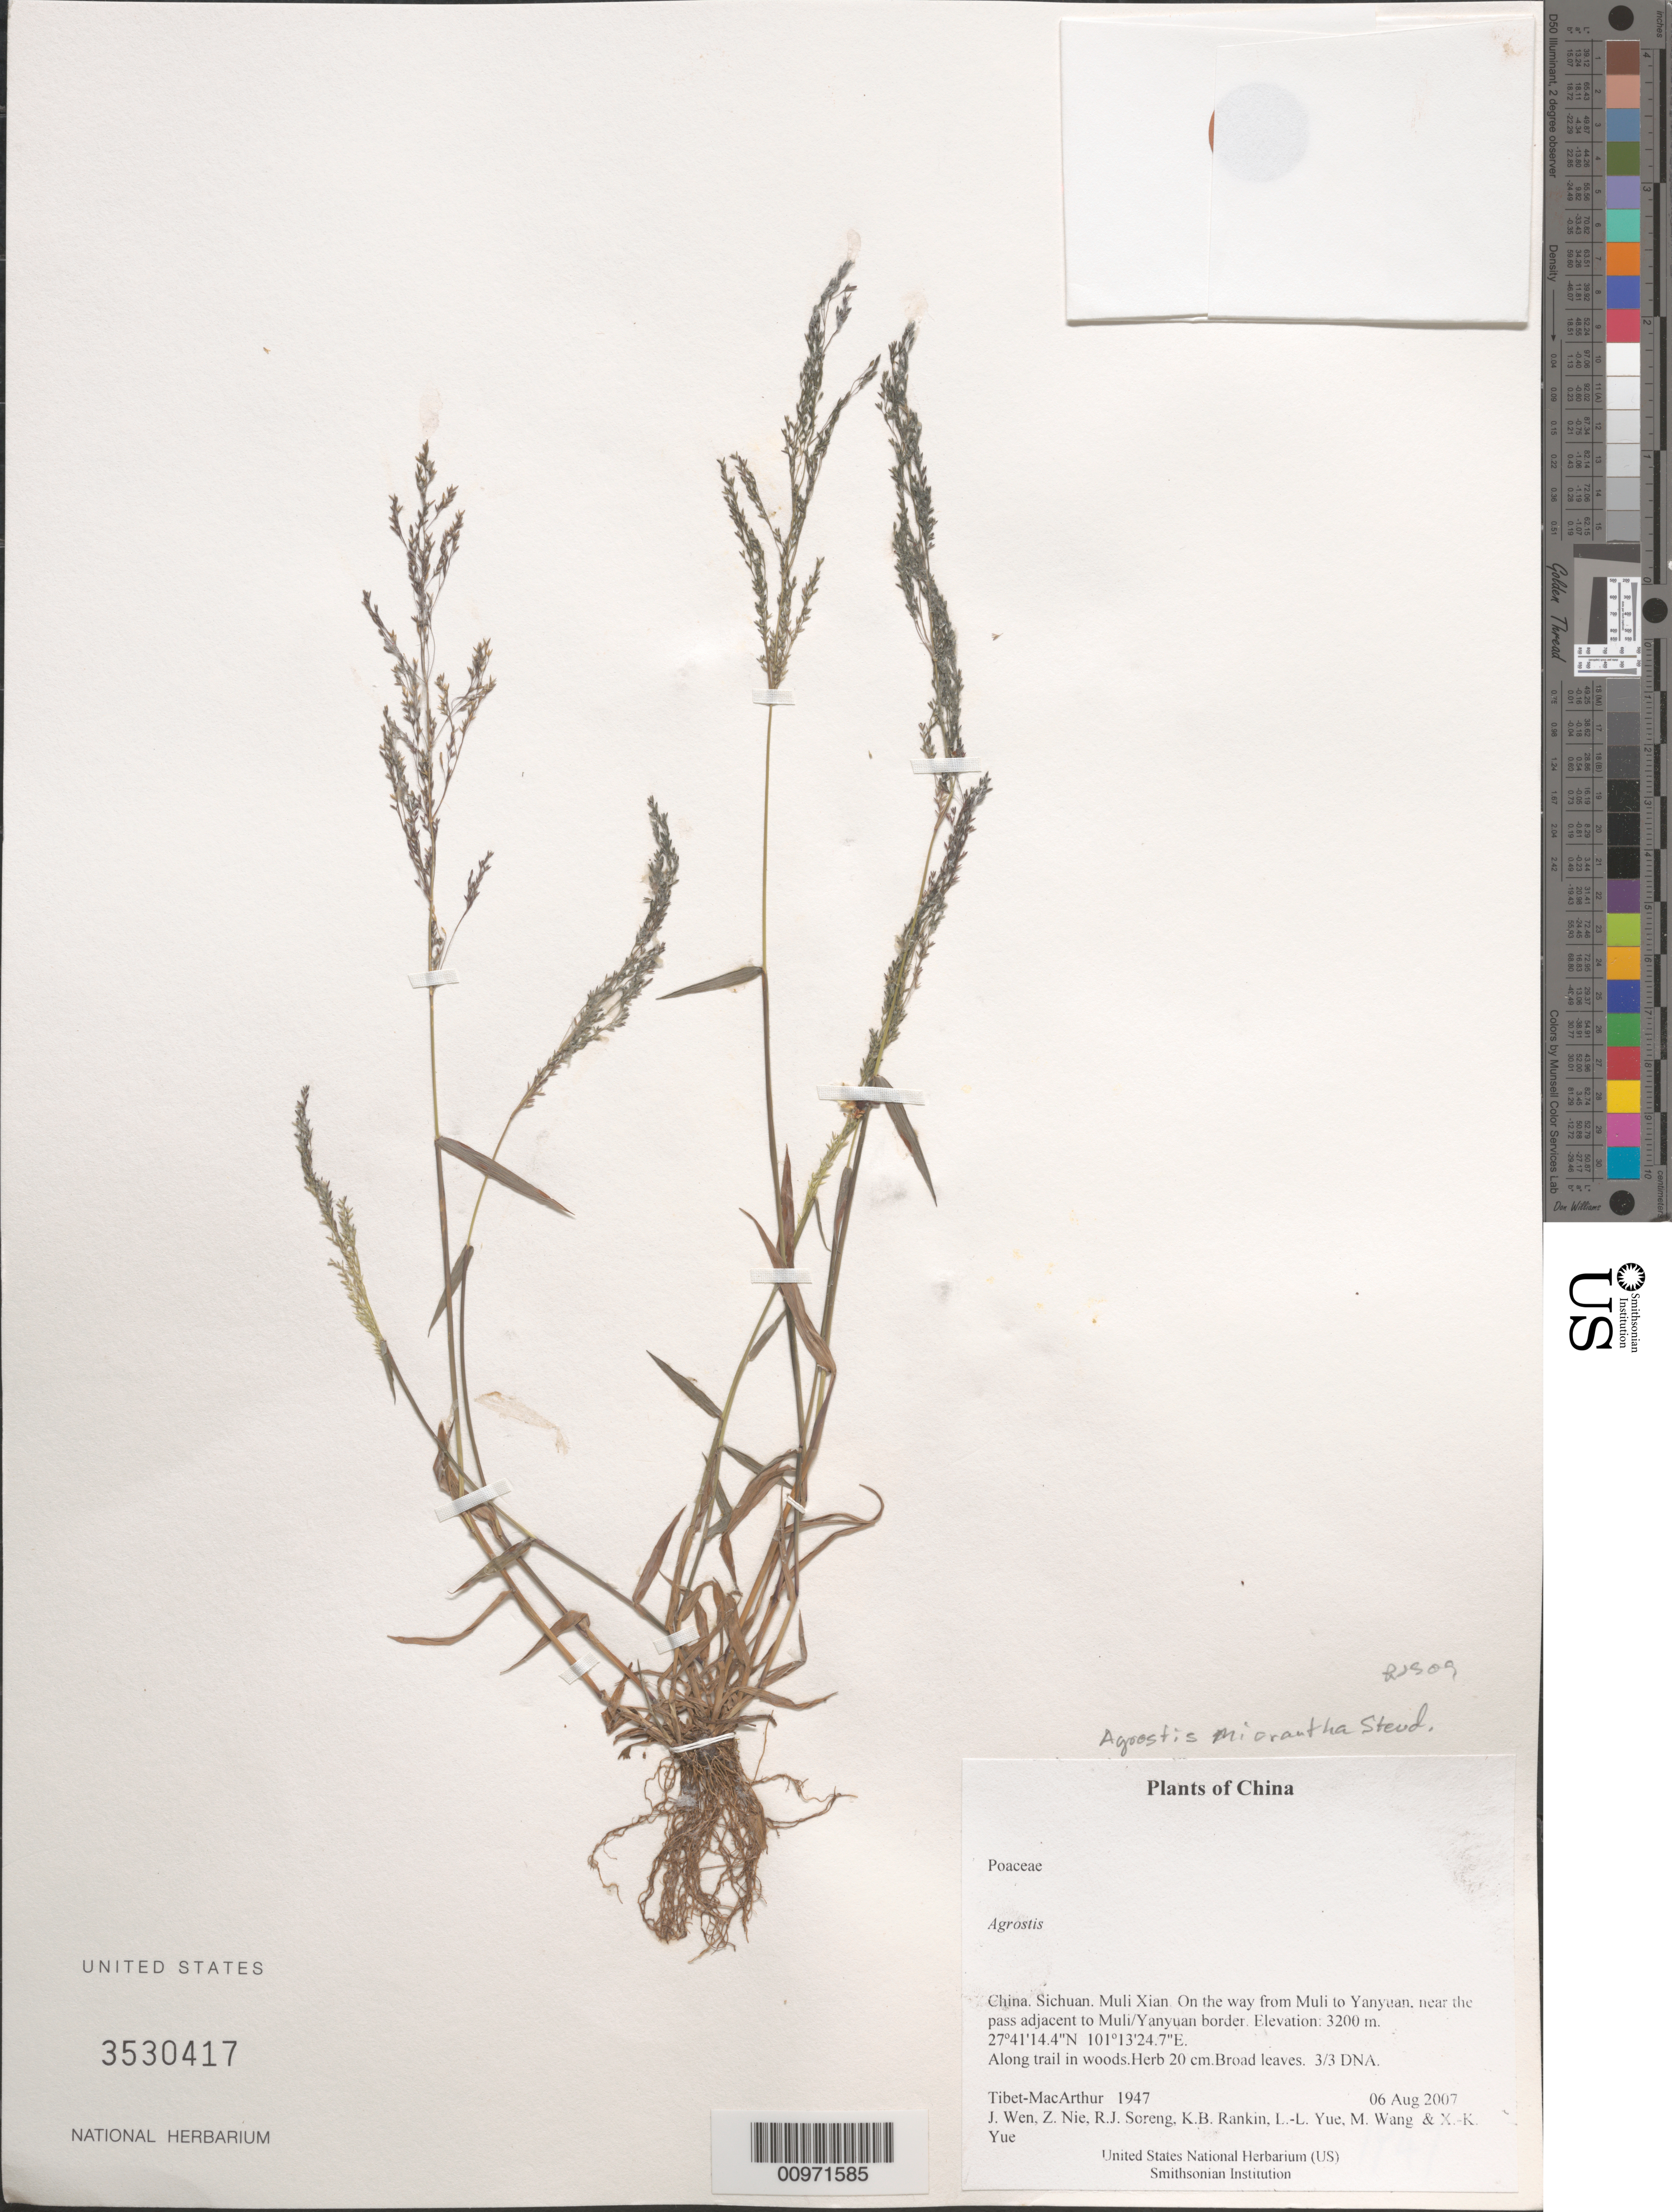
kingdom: Plantae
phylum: Tracheophyta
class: Liliopsida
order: Poales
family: Poaceae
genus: Agrostis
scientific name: Agrostis micrantha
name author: Steud.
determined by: Soreng, Robert J., Research Associate (BOT), Smithsonian Institution - National Museum of Natural History (UNITED STATES)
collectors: Tibet-MacArthur, J. Wen, Z. Nie, R. J. Soreng, K. Rankin, L. Yue, M. Wang & X. Yue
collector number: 1947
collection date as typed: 06 Aug 2007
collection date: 2007-08-06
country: China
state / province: Sichuan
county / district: Muli Xian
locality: On the way from Muli to Yanyuan, near the pass adjacent to Muli/Yanyuan border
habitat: Along trail in woods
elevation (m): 3200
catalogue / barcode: US 3530417